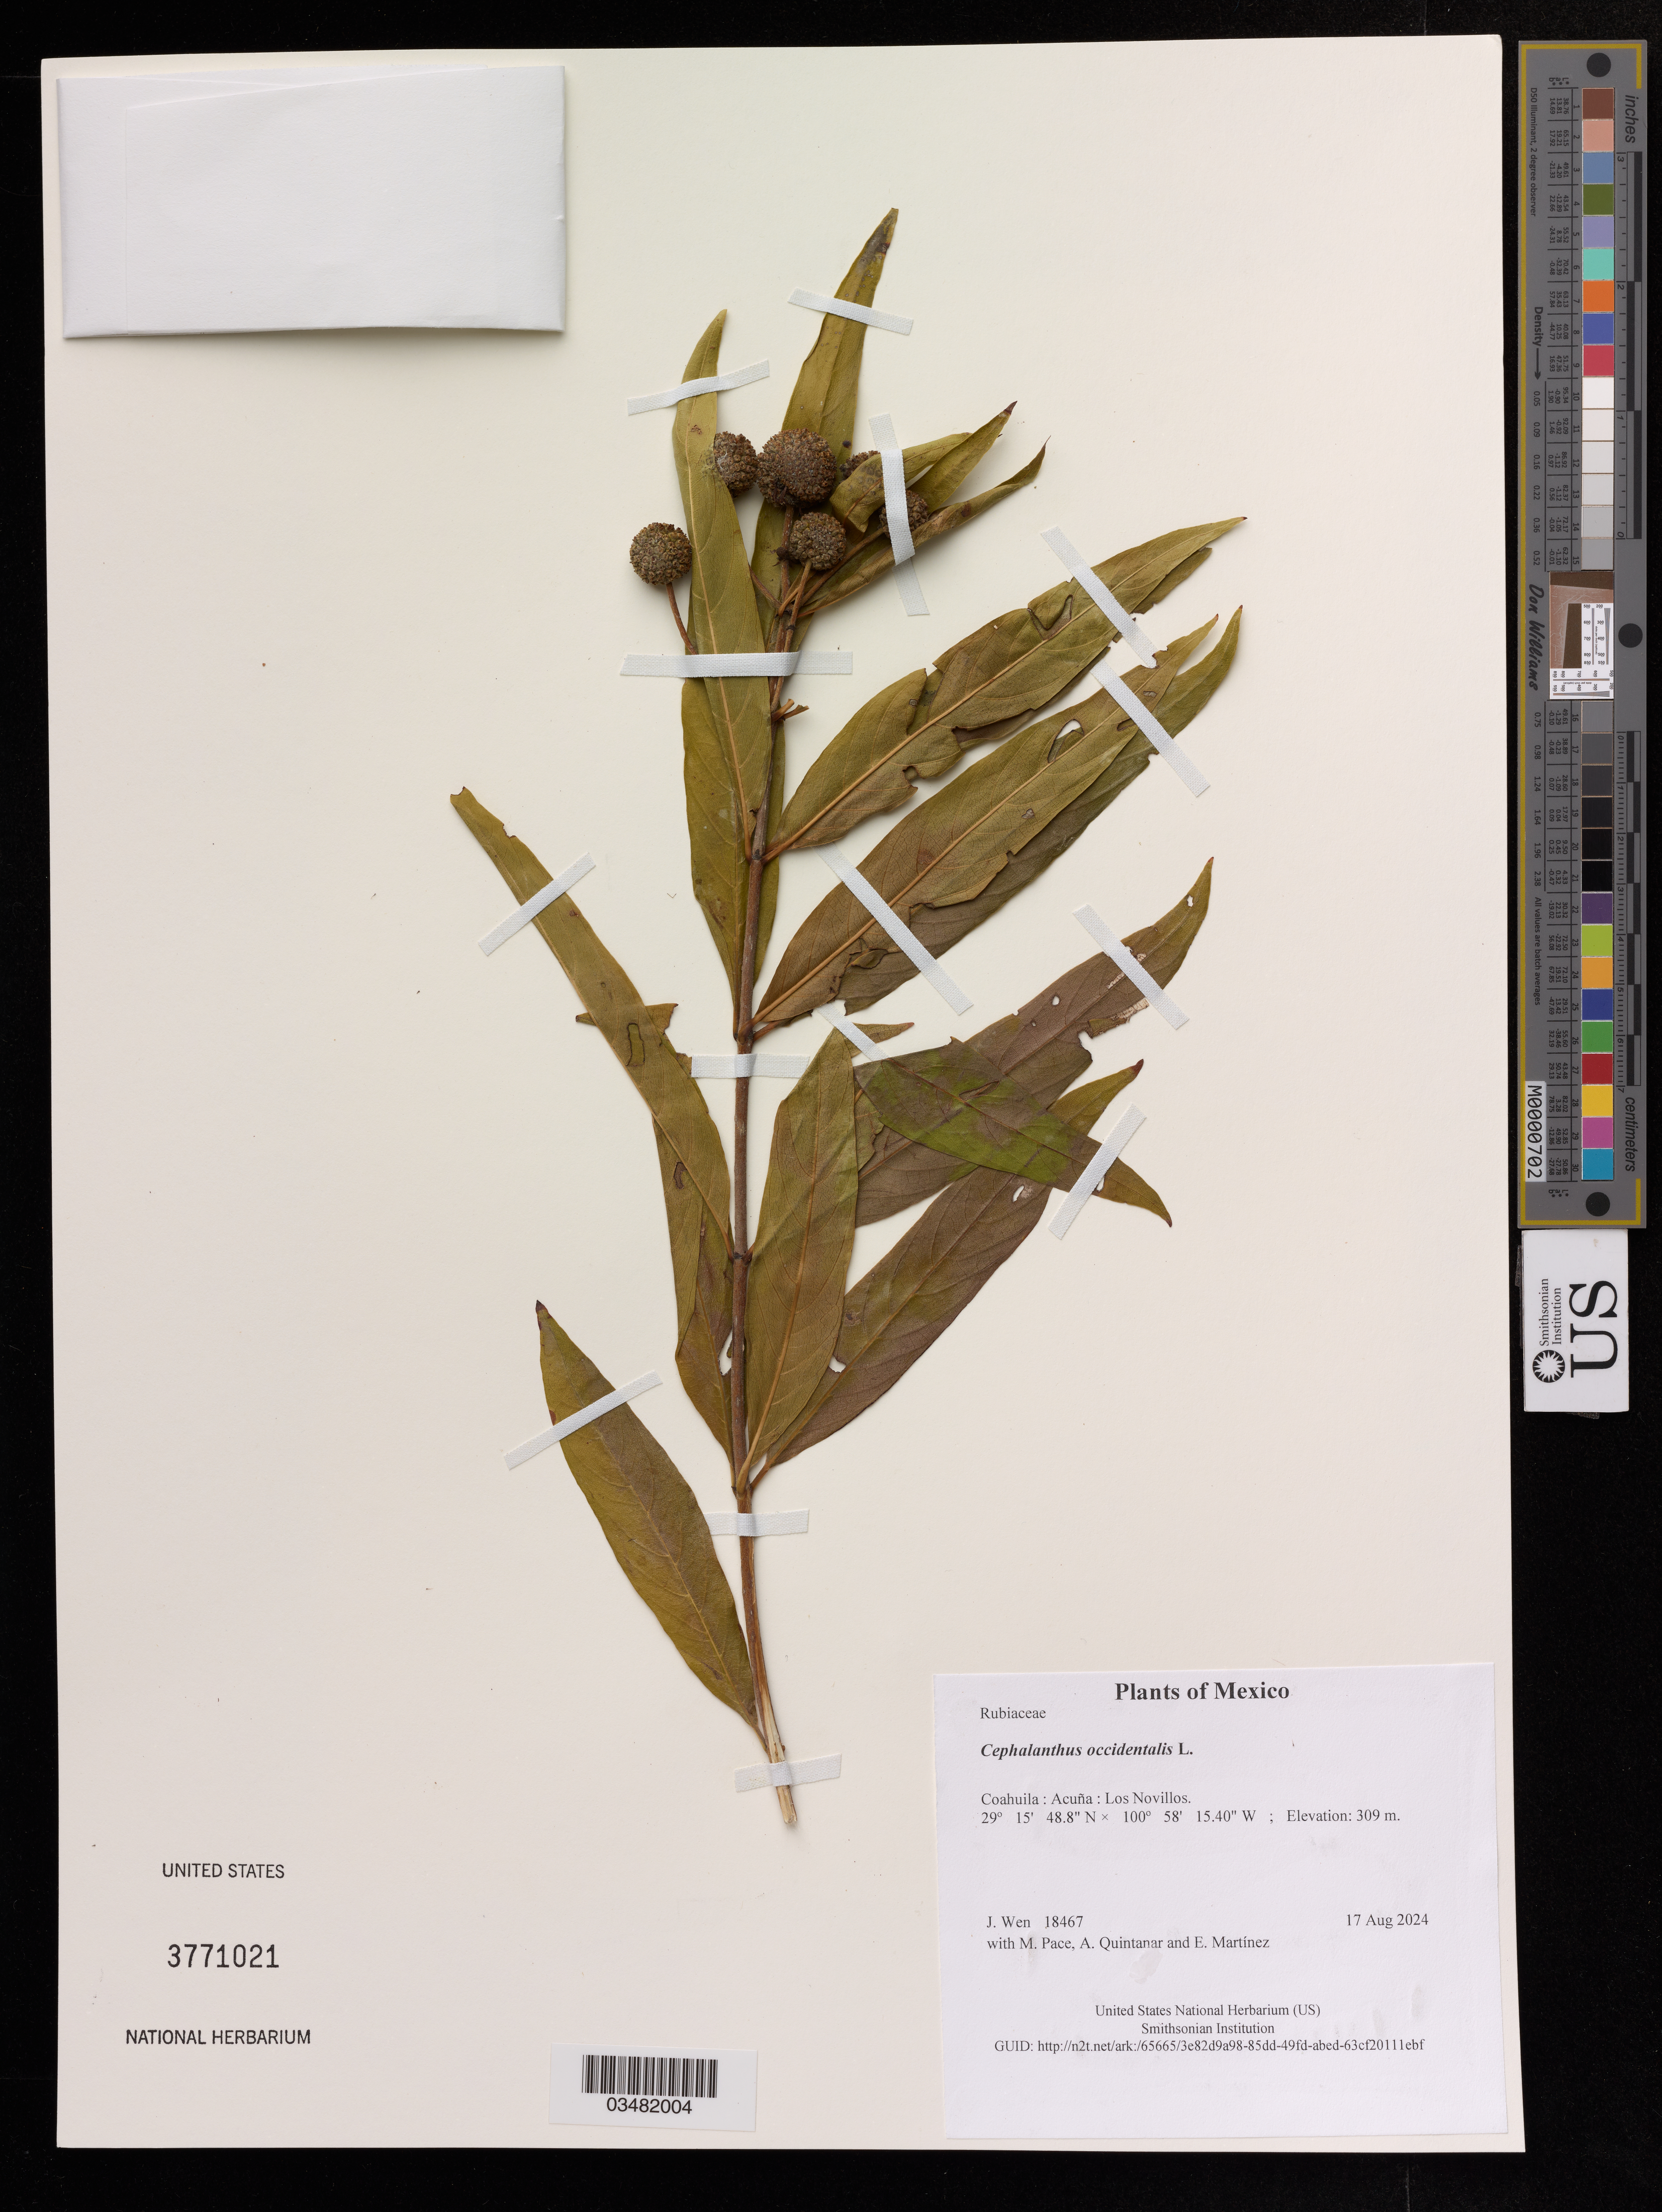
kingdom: Plantae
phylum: Tracheophyta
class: Magnoliopsida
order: Gentianales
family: Rubiaceae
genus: Cephalanthus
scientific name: Cephalanthus occidentalis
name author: L.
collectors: J. Wen, M. Pace, A. Quintanar & E. Martinez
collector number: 18467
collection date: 2024-08-17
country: Mexico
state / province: Coahuila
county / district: Acuña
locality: Los Novillos.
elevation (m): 309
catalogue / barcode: US 3771021